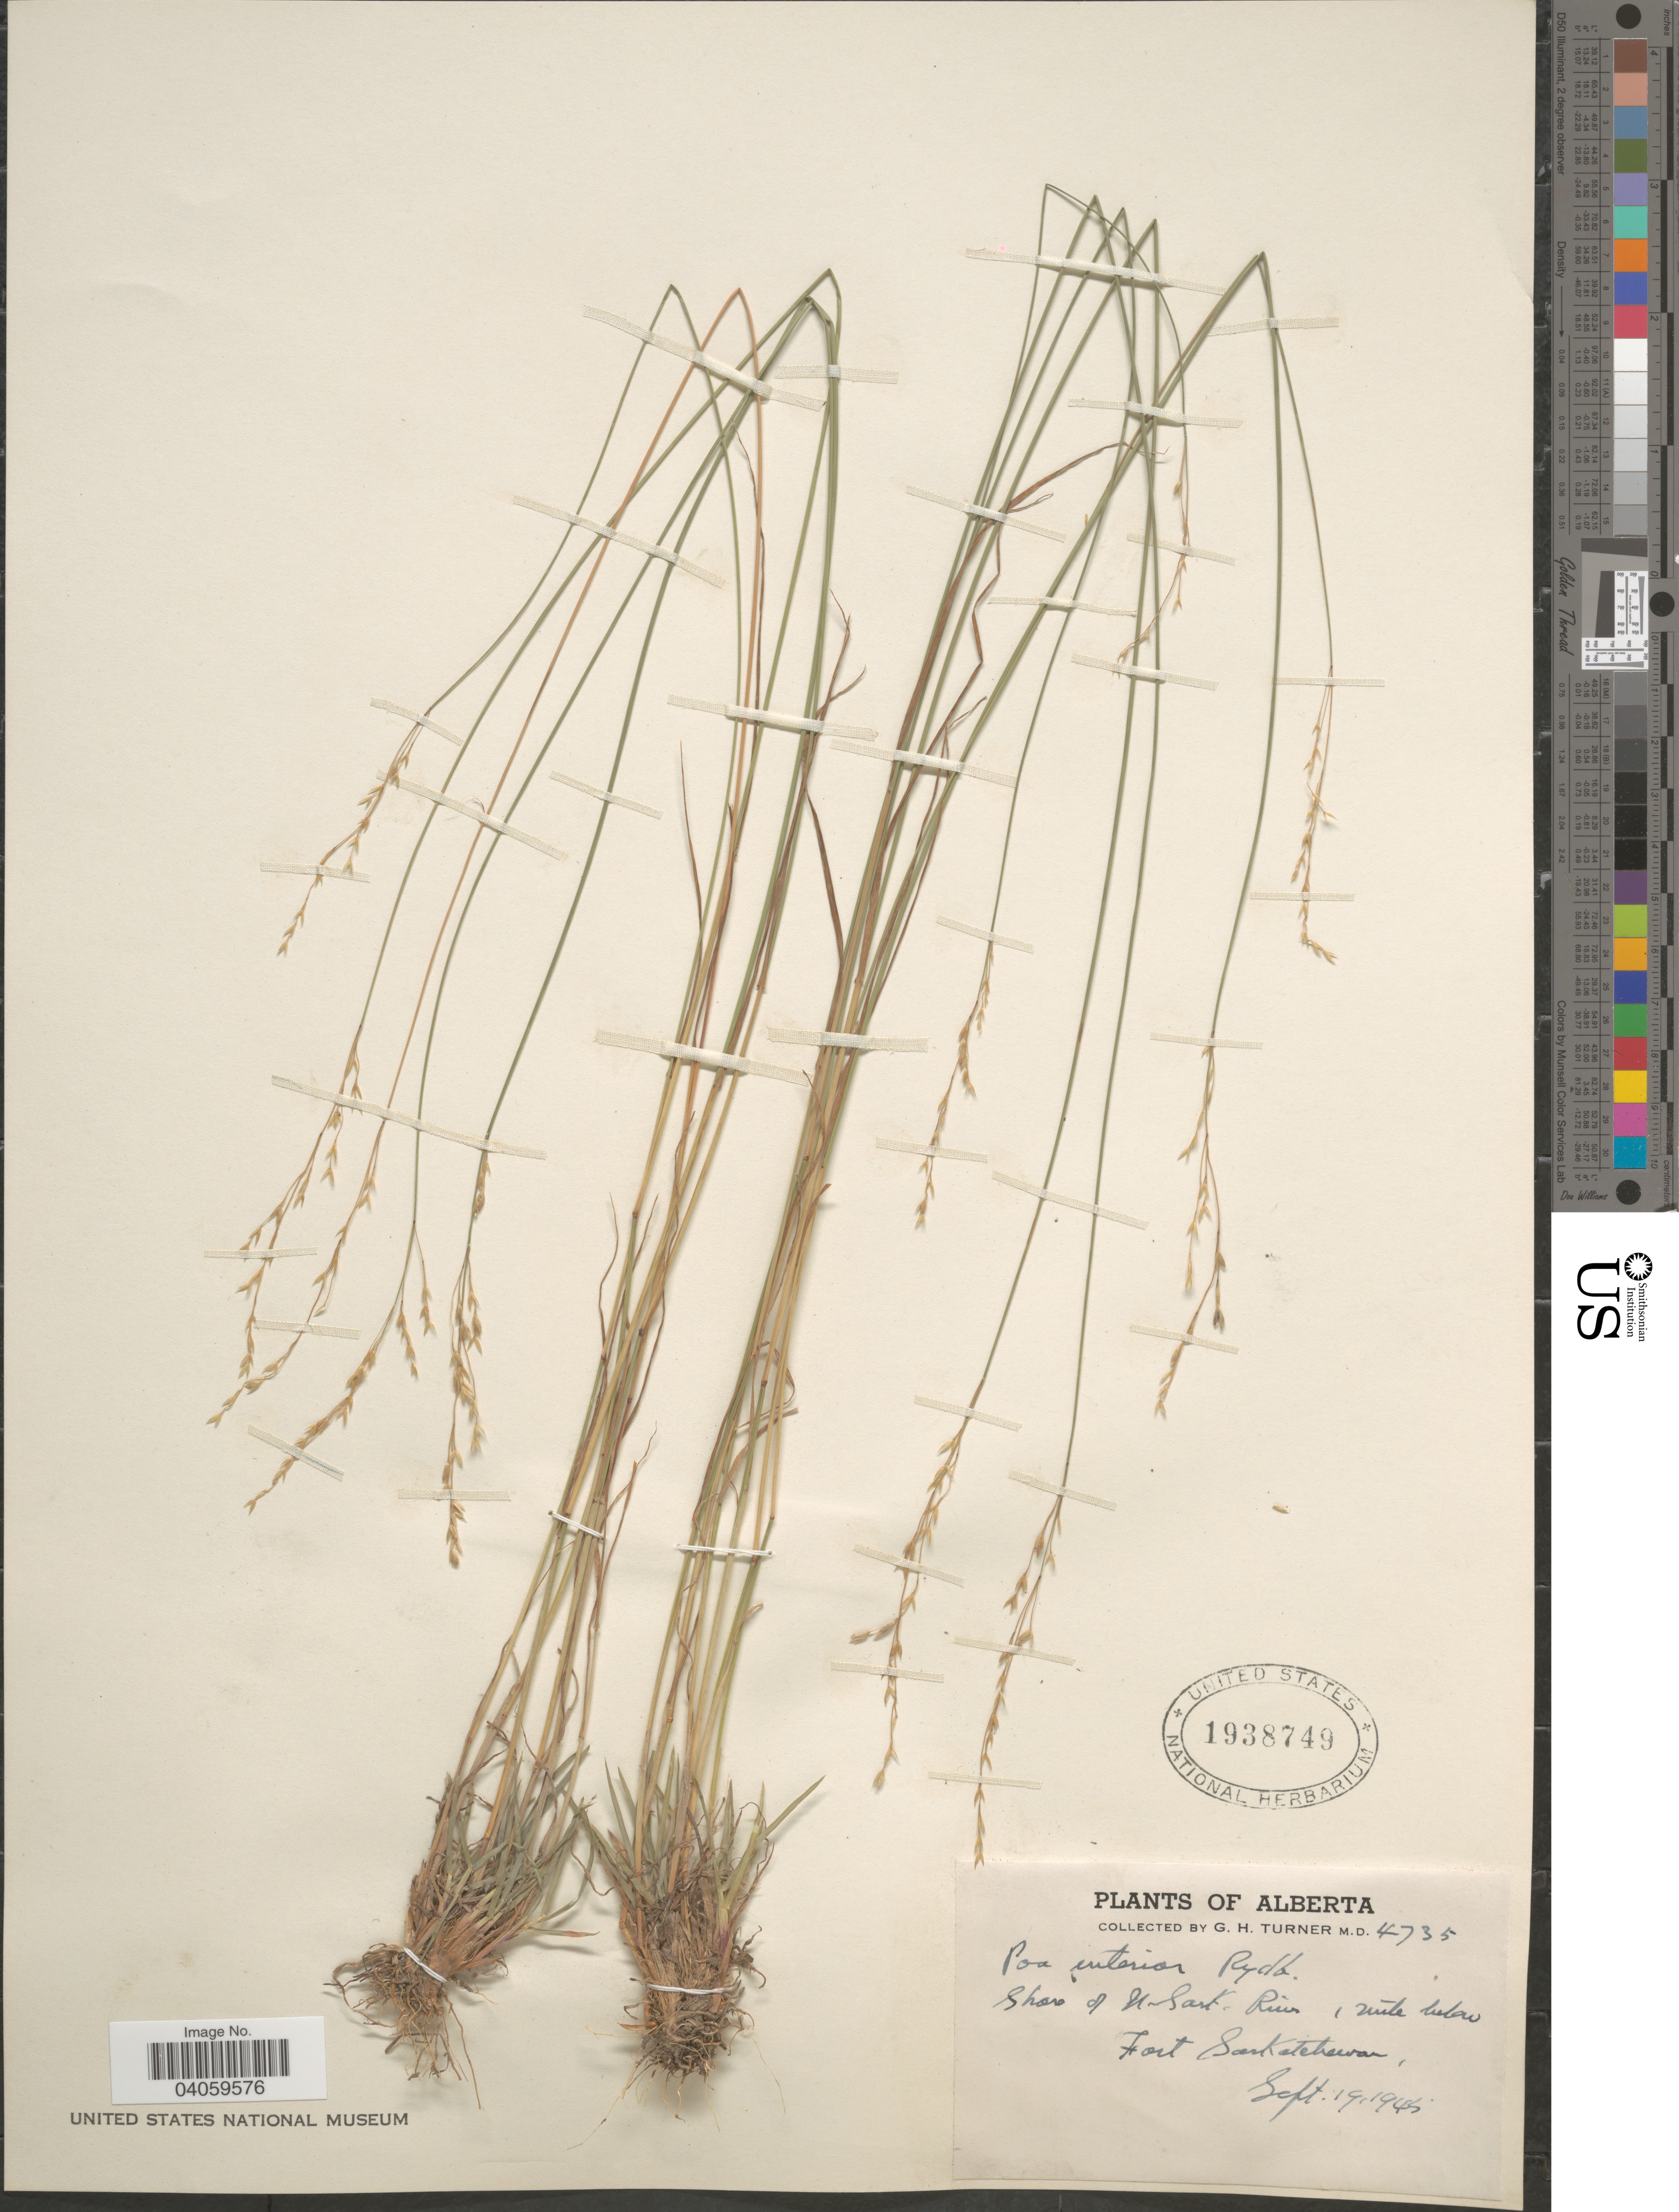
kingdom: Plantae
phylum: Tracheophyta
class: Liliopsida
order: Poales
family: Poaceae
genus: Poa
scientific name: Poa interior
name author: Rydb.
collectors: G. H. Turner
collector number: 4735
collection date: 1945-09-19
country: Canada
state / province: Alberta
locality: Shore of N. Sask. River, 1 mile below Fort Saskatchewan.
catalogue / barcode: US 1938749